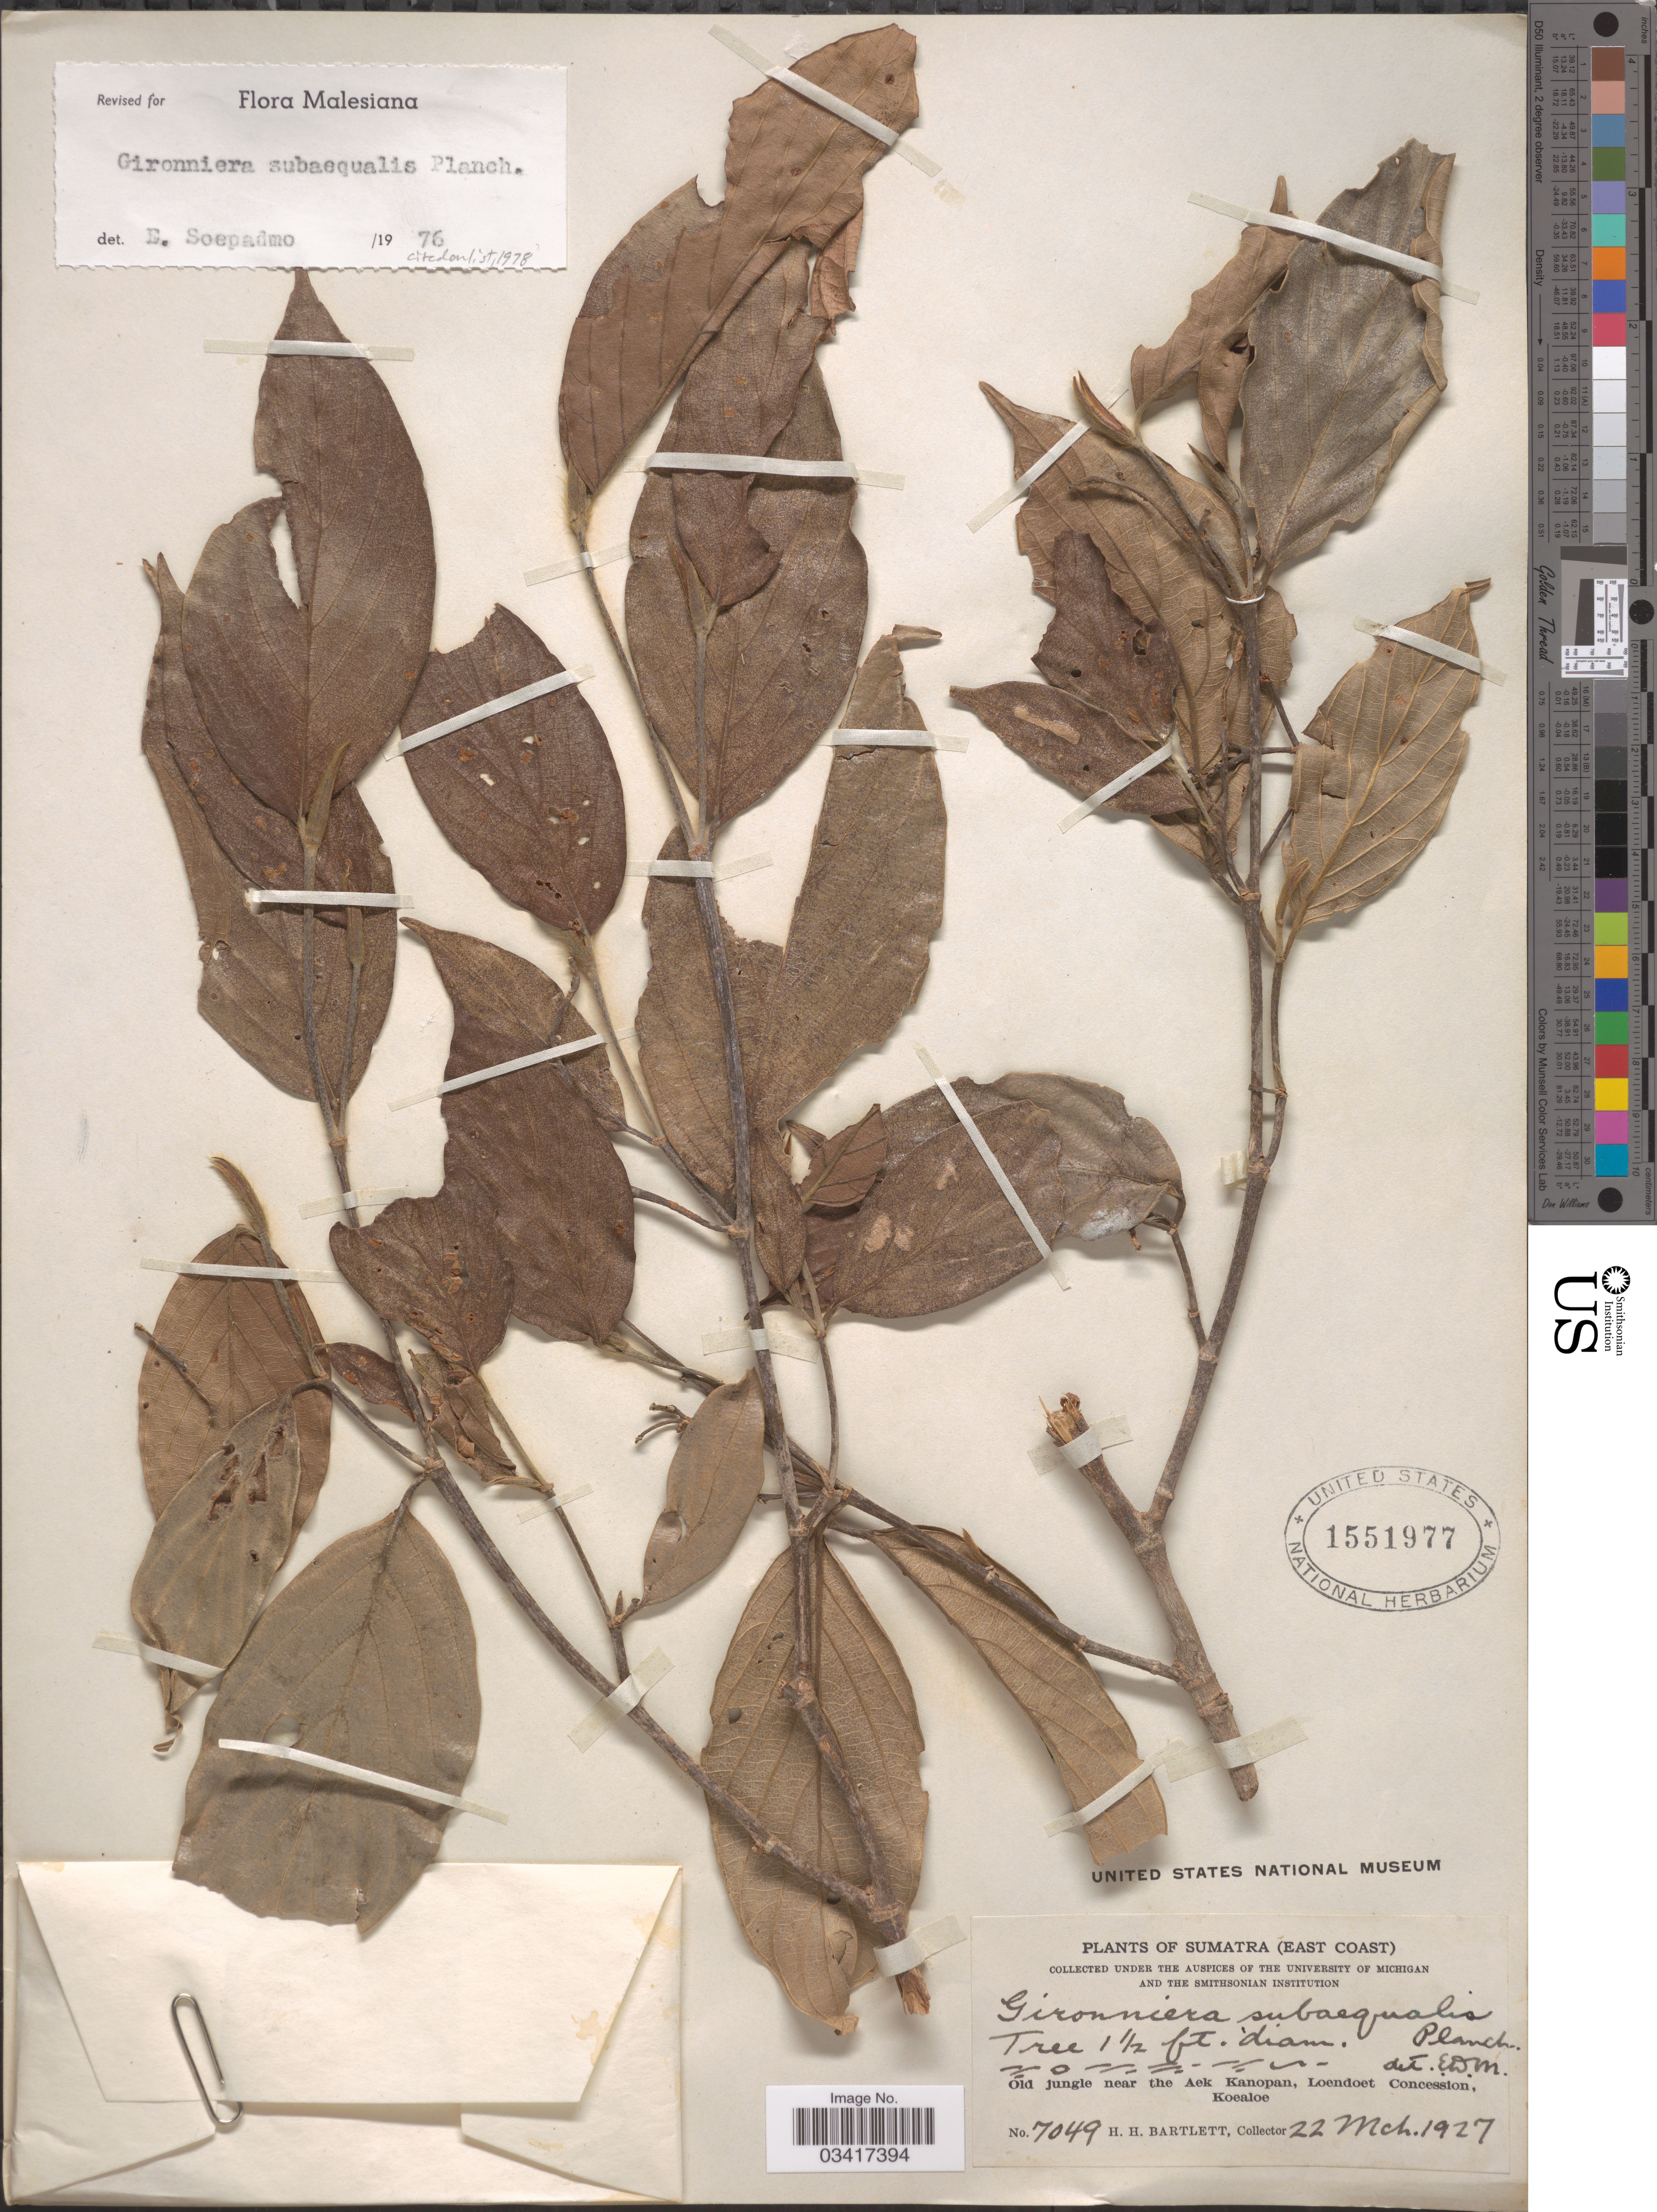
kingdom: Plantae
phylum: Tracheophyta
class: Magnoliopsida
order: Rosales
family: Cannabaceae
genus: Gironniera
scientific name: Gironniera subaequalis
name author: Planch.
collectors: H. H. Bartlett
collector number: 7049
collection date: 1927-03-22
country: Indonesia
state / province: Sumatra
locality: (East Coast). Old jungle near the Aek Kanopan, Loendoet Concession, Koealoe.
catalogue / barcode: US 1551977